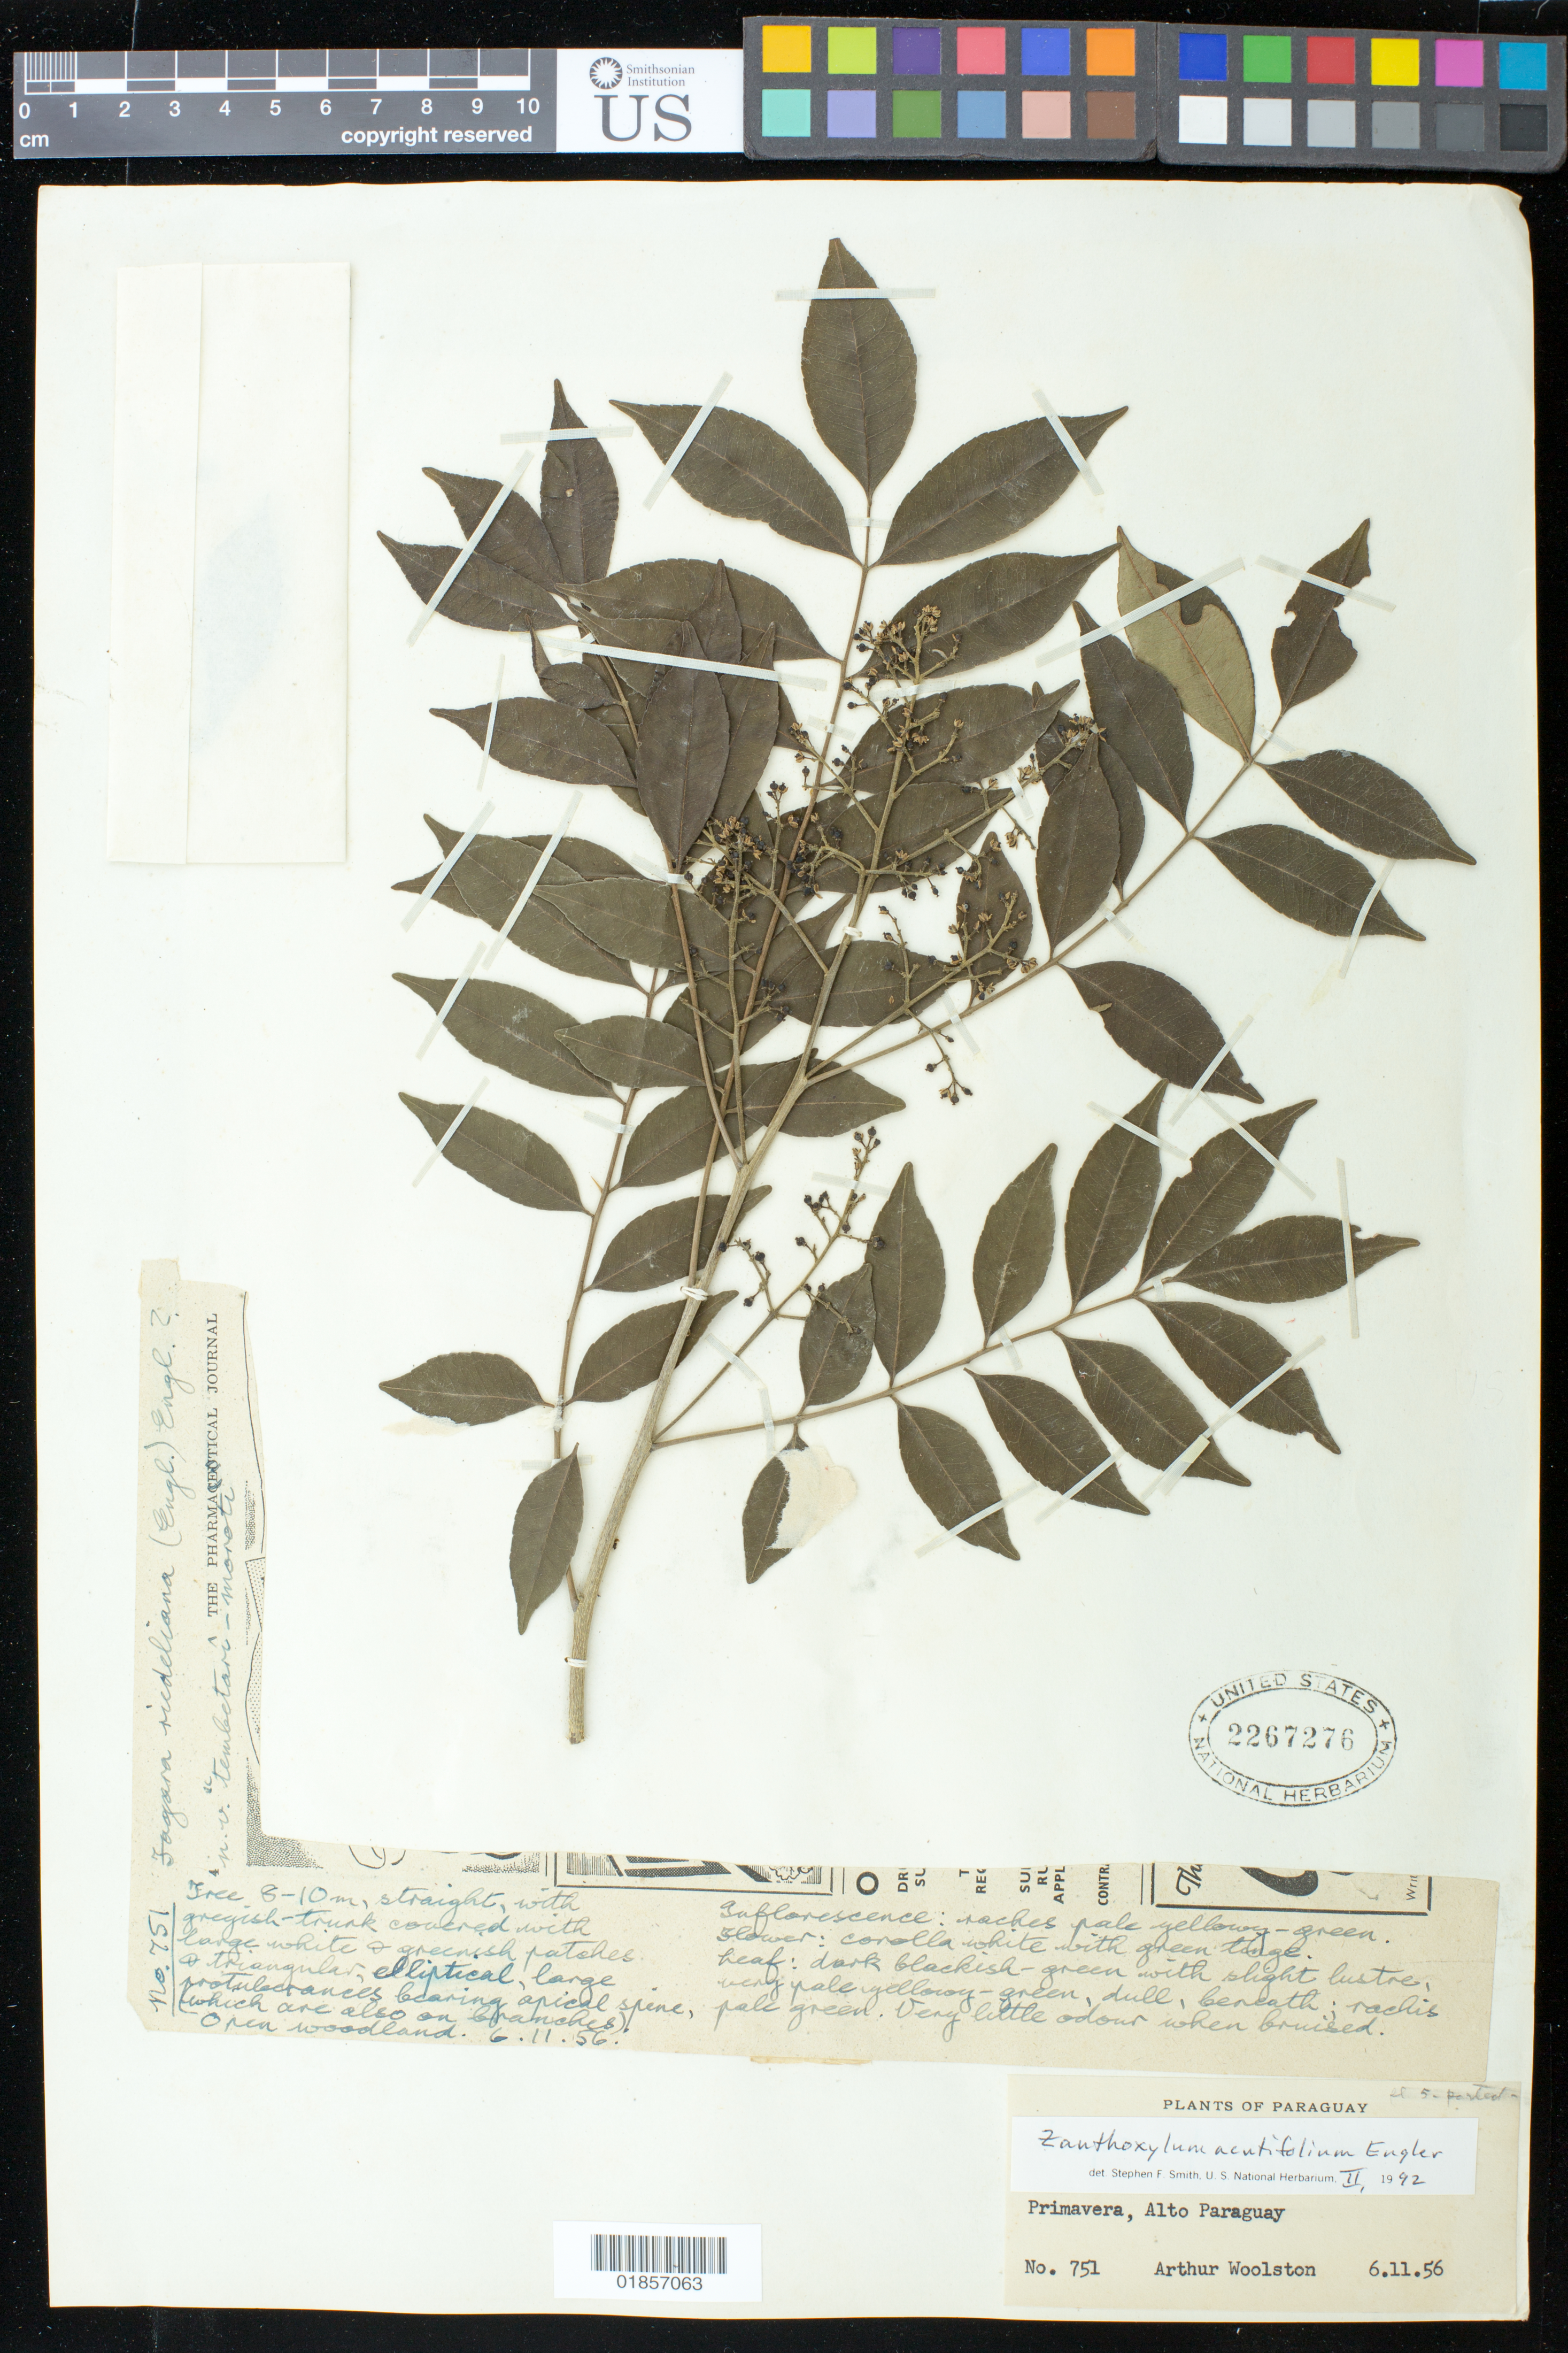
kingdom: Plantae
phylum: Tracheophyta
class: Magnoliopsida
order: Sapindales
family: Rutaceae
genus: Zanthoxylum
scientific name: Zanthoxylum acutifolium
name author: Engl.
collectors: A. L. Woolston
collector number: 751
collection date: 1956-11-06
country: Paraguay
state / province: Alto Paraguay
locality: Primavera, Alto Paraguay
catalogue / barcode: US 2267276